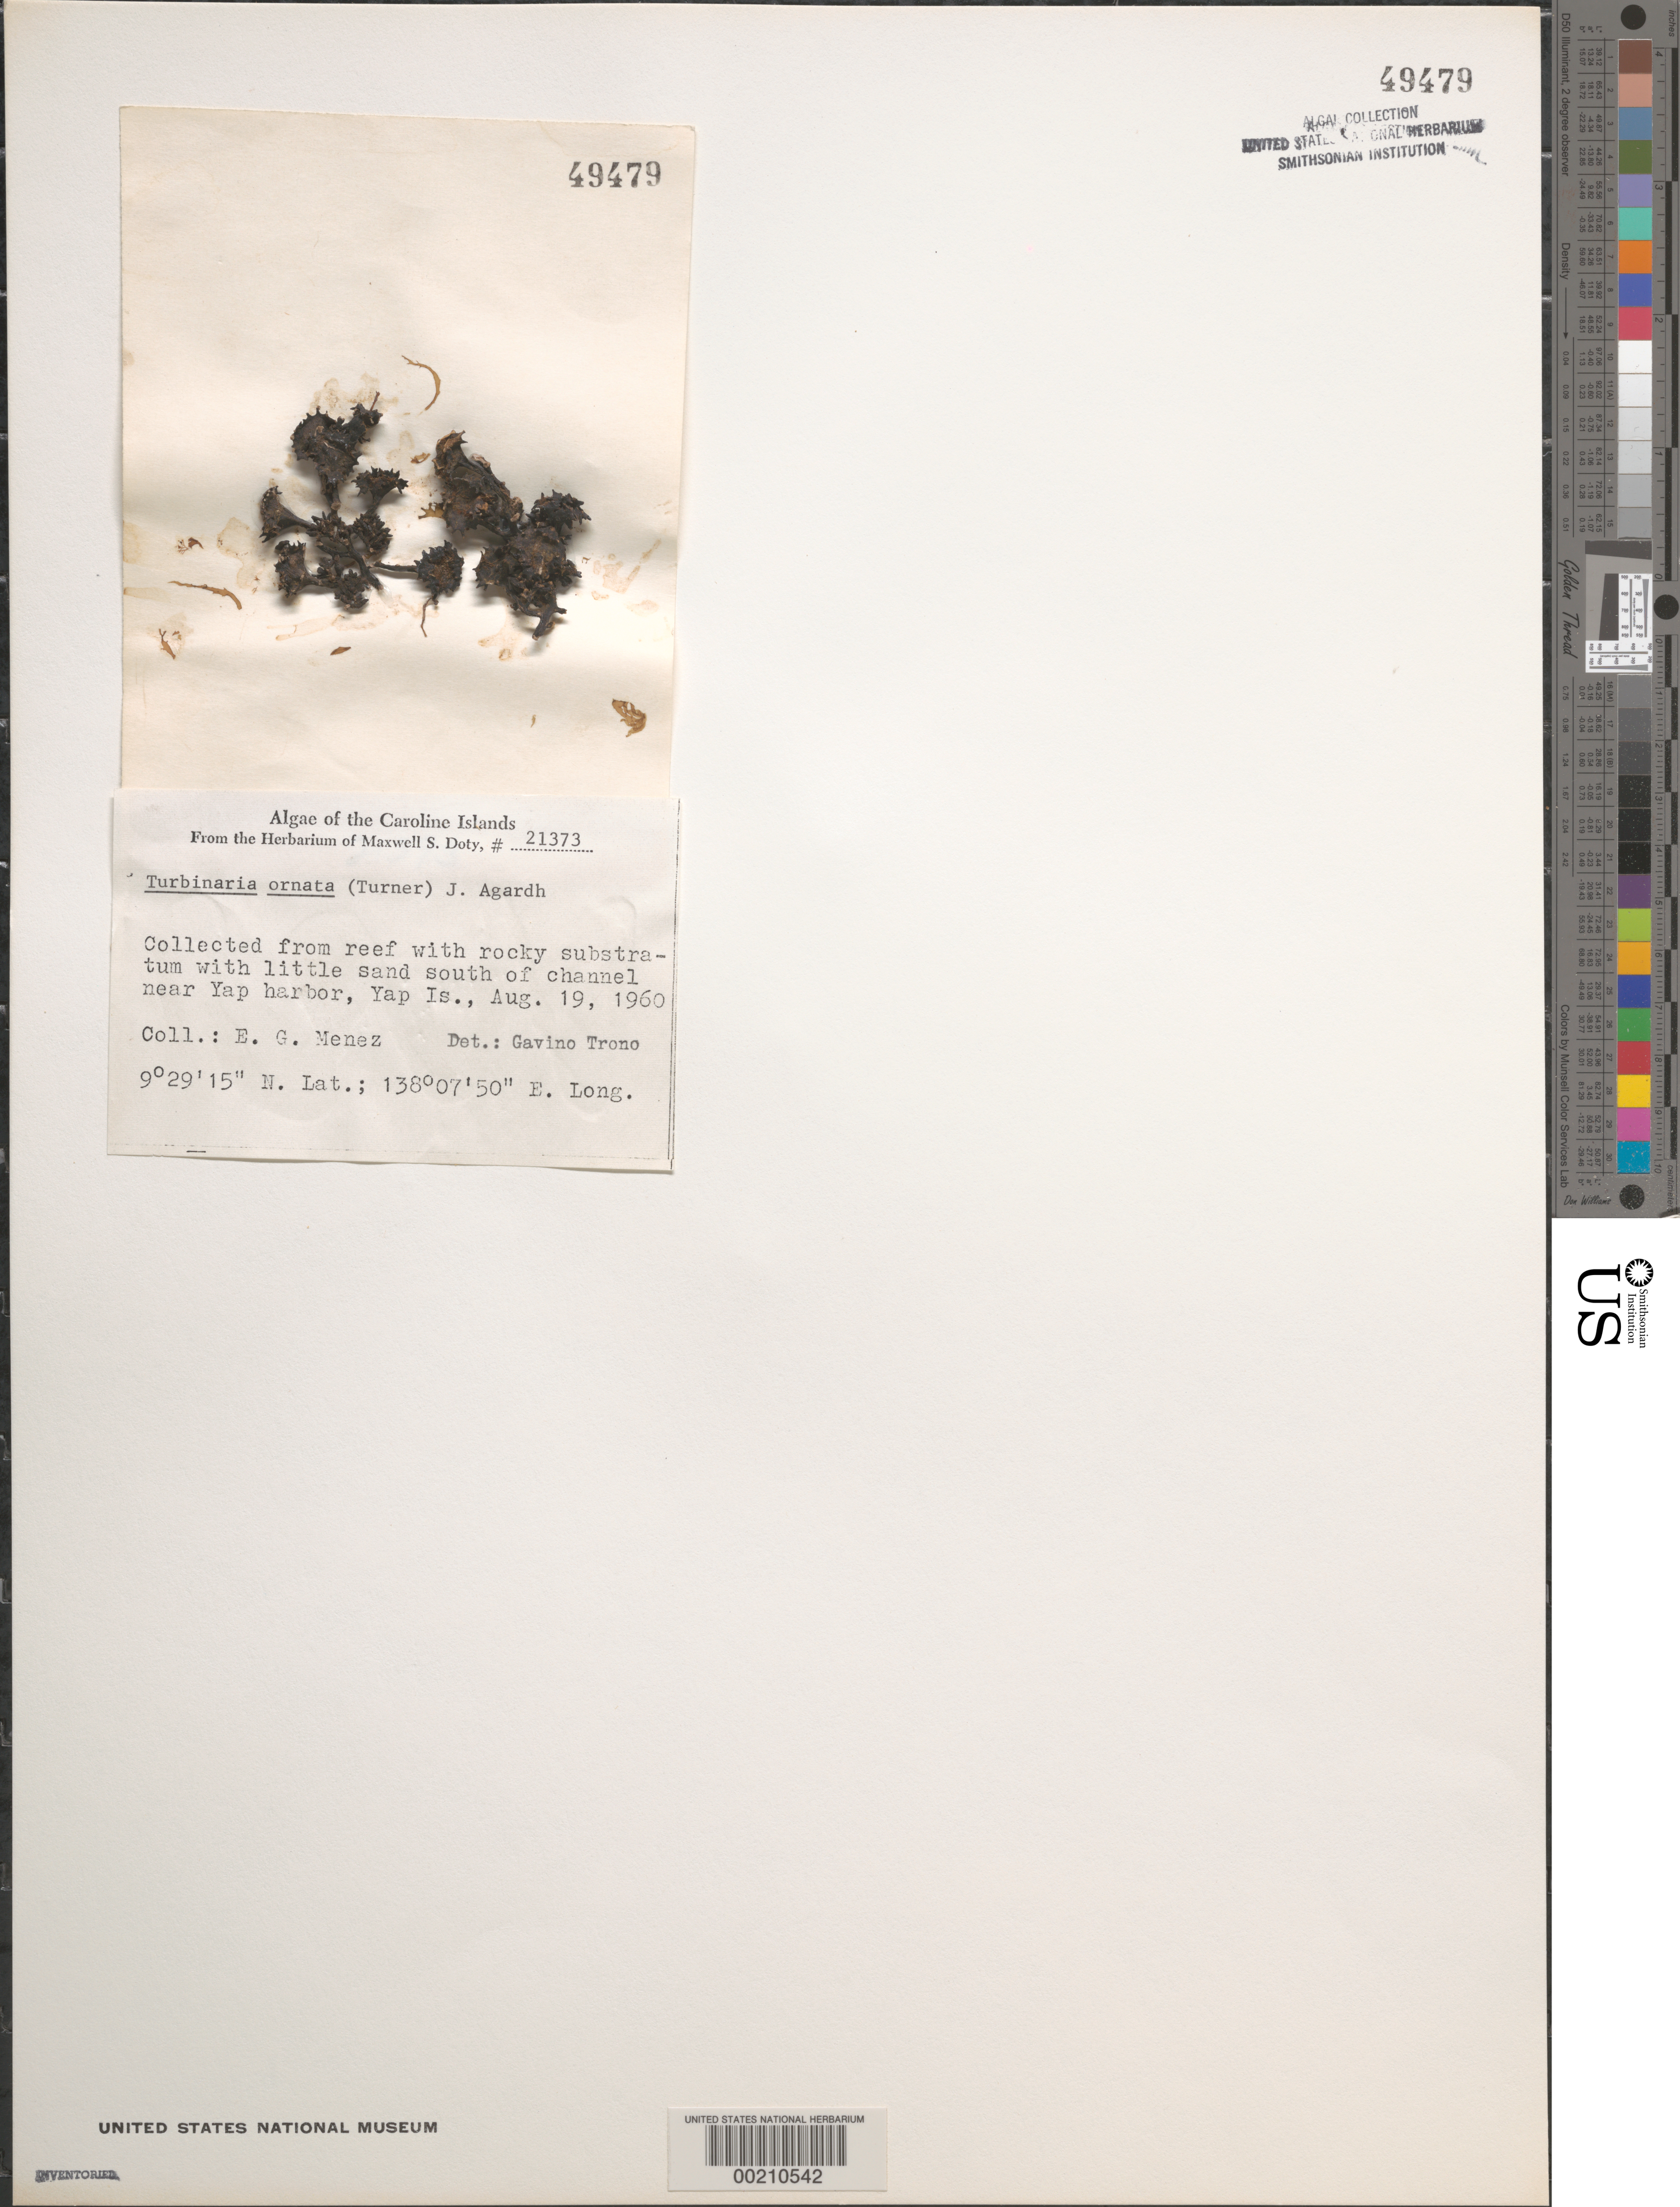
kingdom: Chromista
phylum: Ochrophyta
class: Phaeophyceae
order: Fucales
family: Sargassaceae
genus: Turbinaria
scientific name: Turbinaria ornata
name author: (Turner) J. Agardh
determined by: Trono, Gavino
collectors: Meñez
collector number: MSD 21373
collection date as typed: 19 Aug 1960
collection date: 1960-08-19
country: Micronesia, Federated States of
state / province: Yap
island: Yap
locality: South of channel near Yap Harbor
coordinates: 9 29' 15" N. Lat., 138 07' 50" E. Long.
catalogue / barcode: US 49479